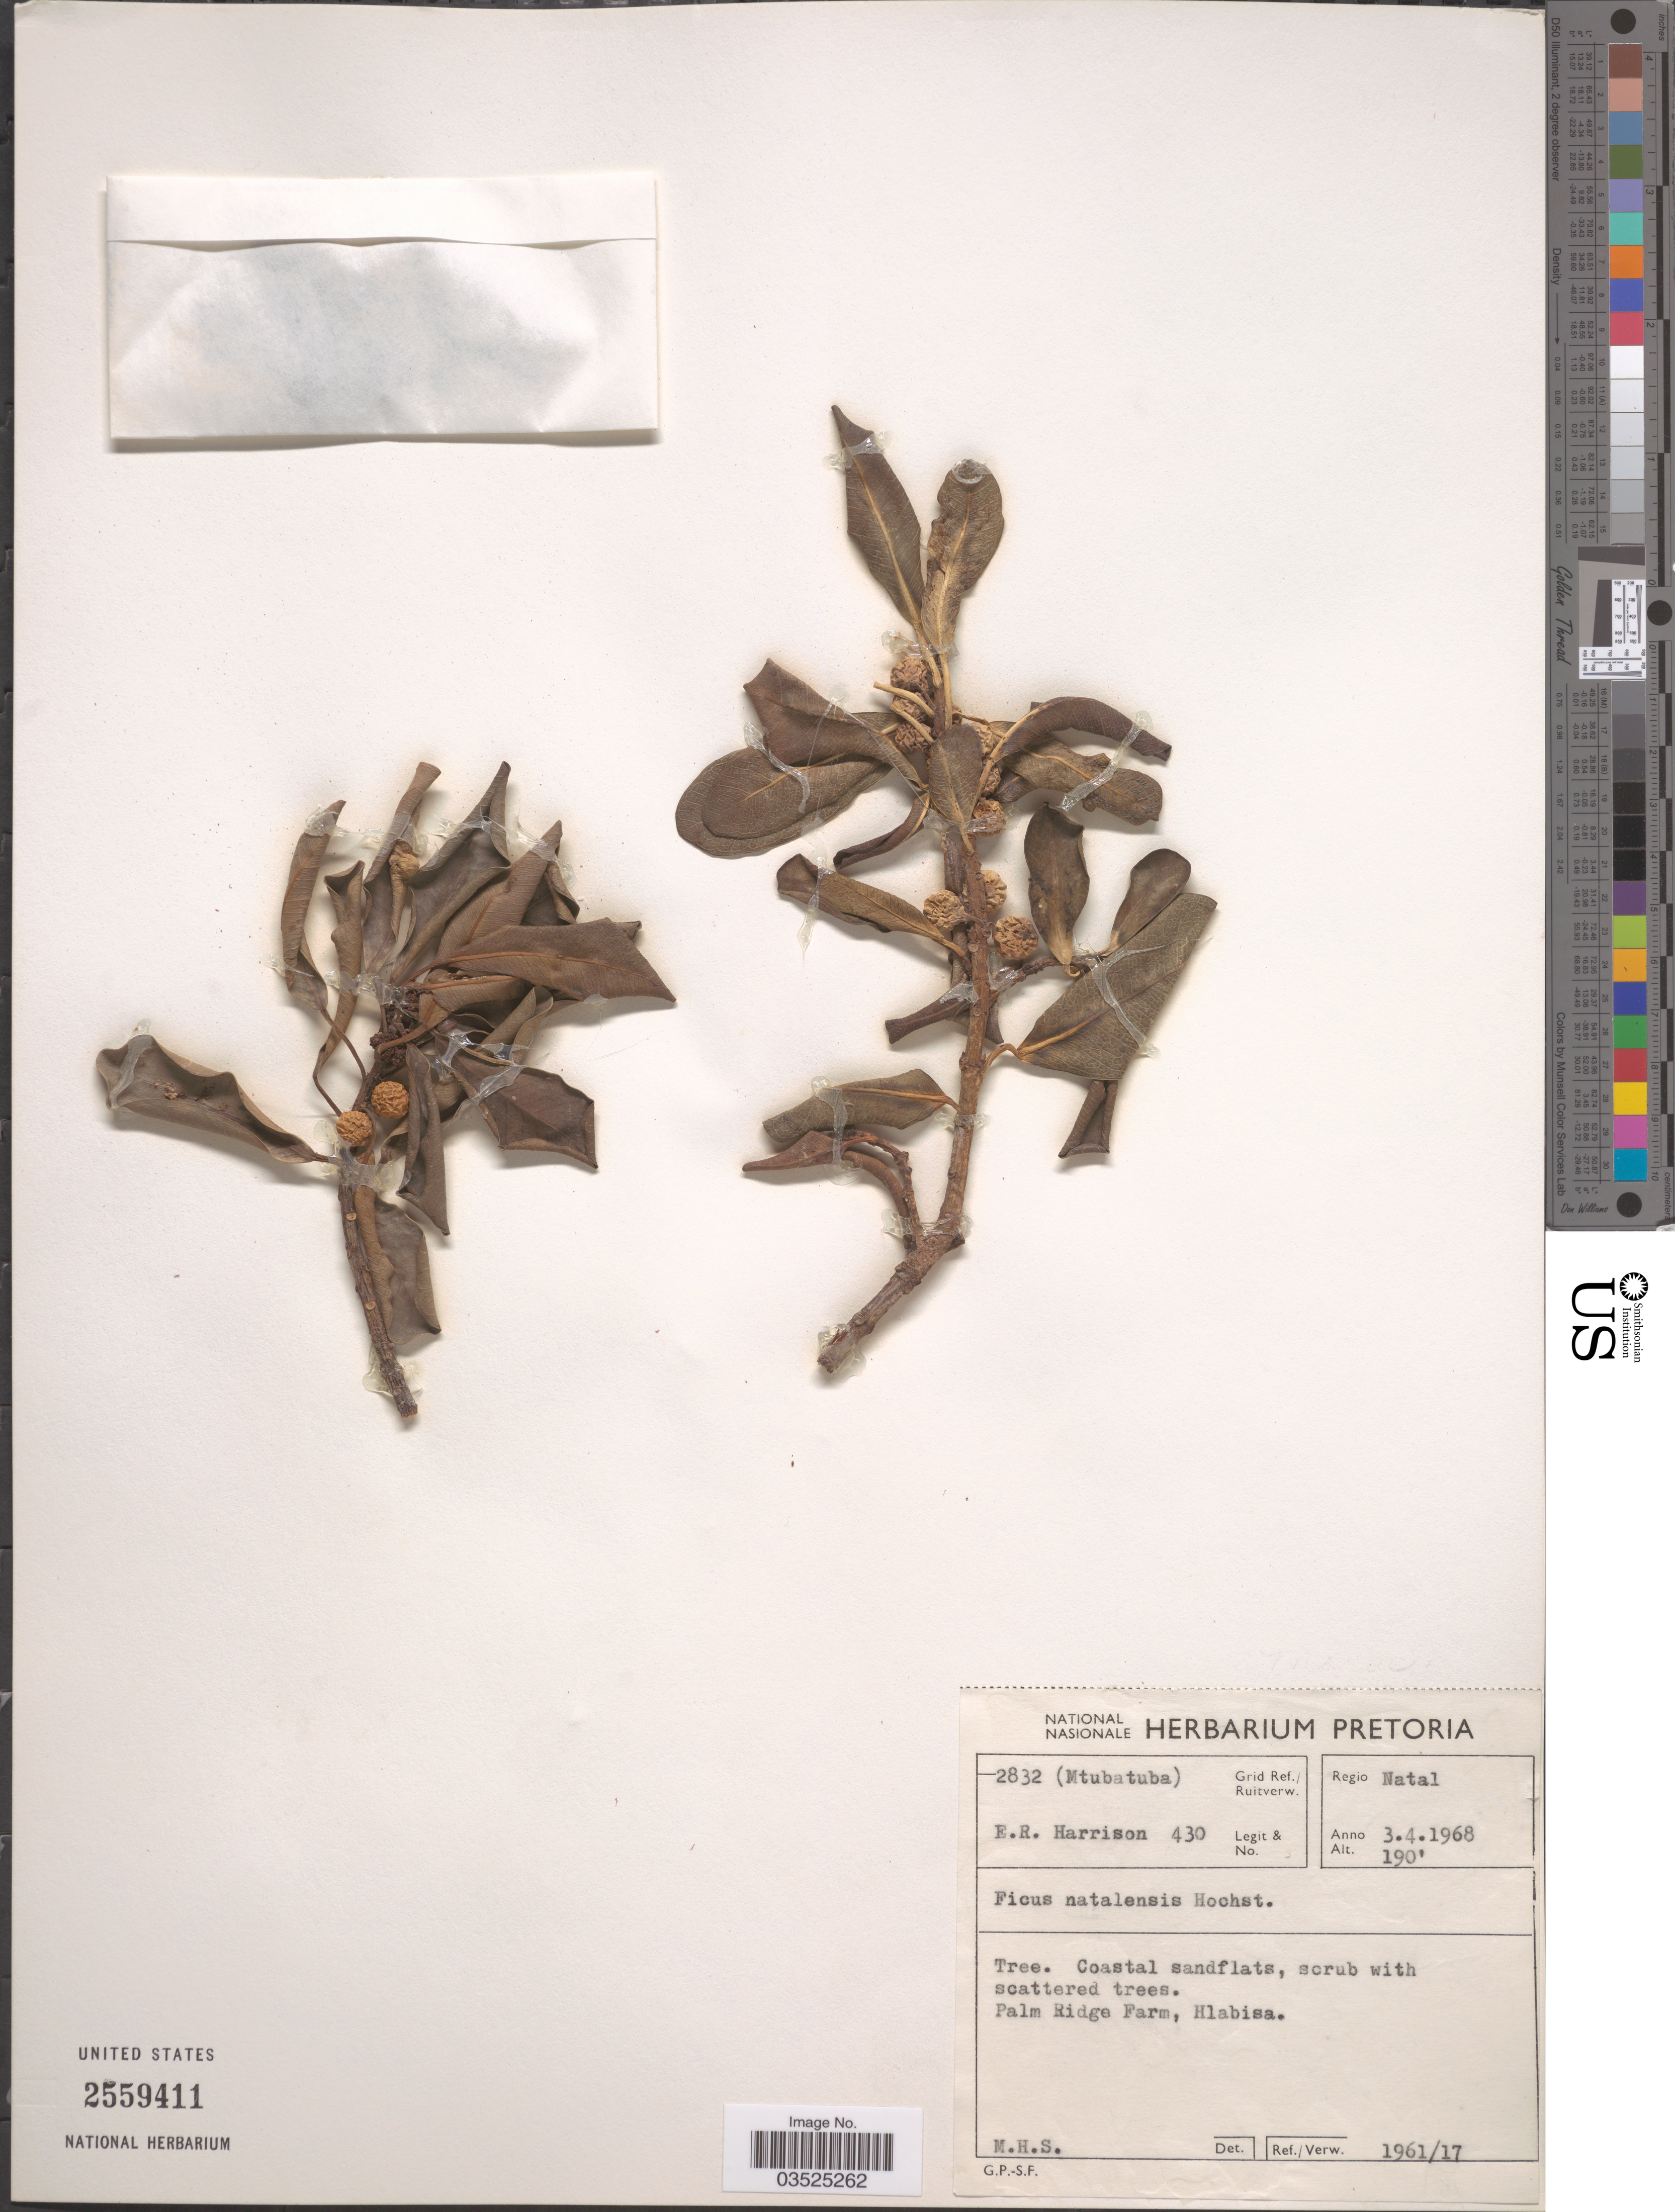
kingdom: Plantae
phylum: Tracheophyta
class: Magnoliopsida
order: Rosales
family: Moraceae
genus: Ficus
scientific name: Ficus natalensis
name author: Hochst.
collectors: E. R. Harrison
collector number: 430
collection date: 1968-04-03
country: South Africa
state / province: KwaZulu-Natal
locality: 2832 (Mtubatuba) Grid Ref./ Ruitverw. Regio Natal. Palm Ridge Farm, Hlabisa.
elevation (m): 58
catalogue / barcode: US 2559411